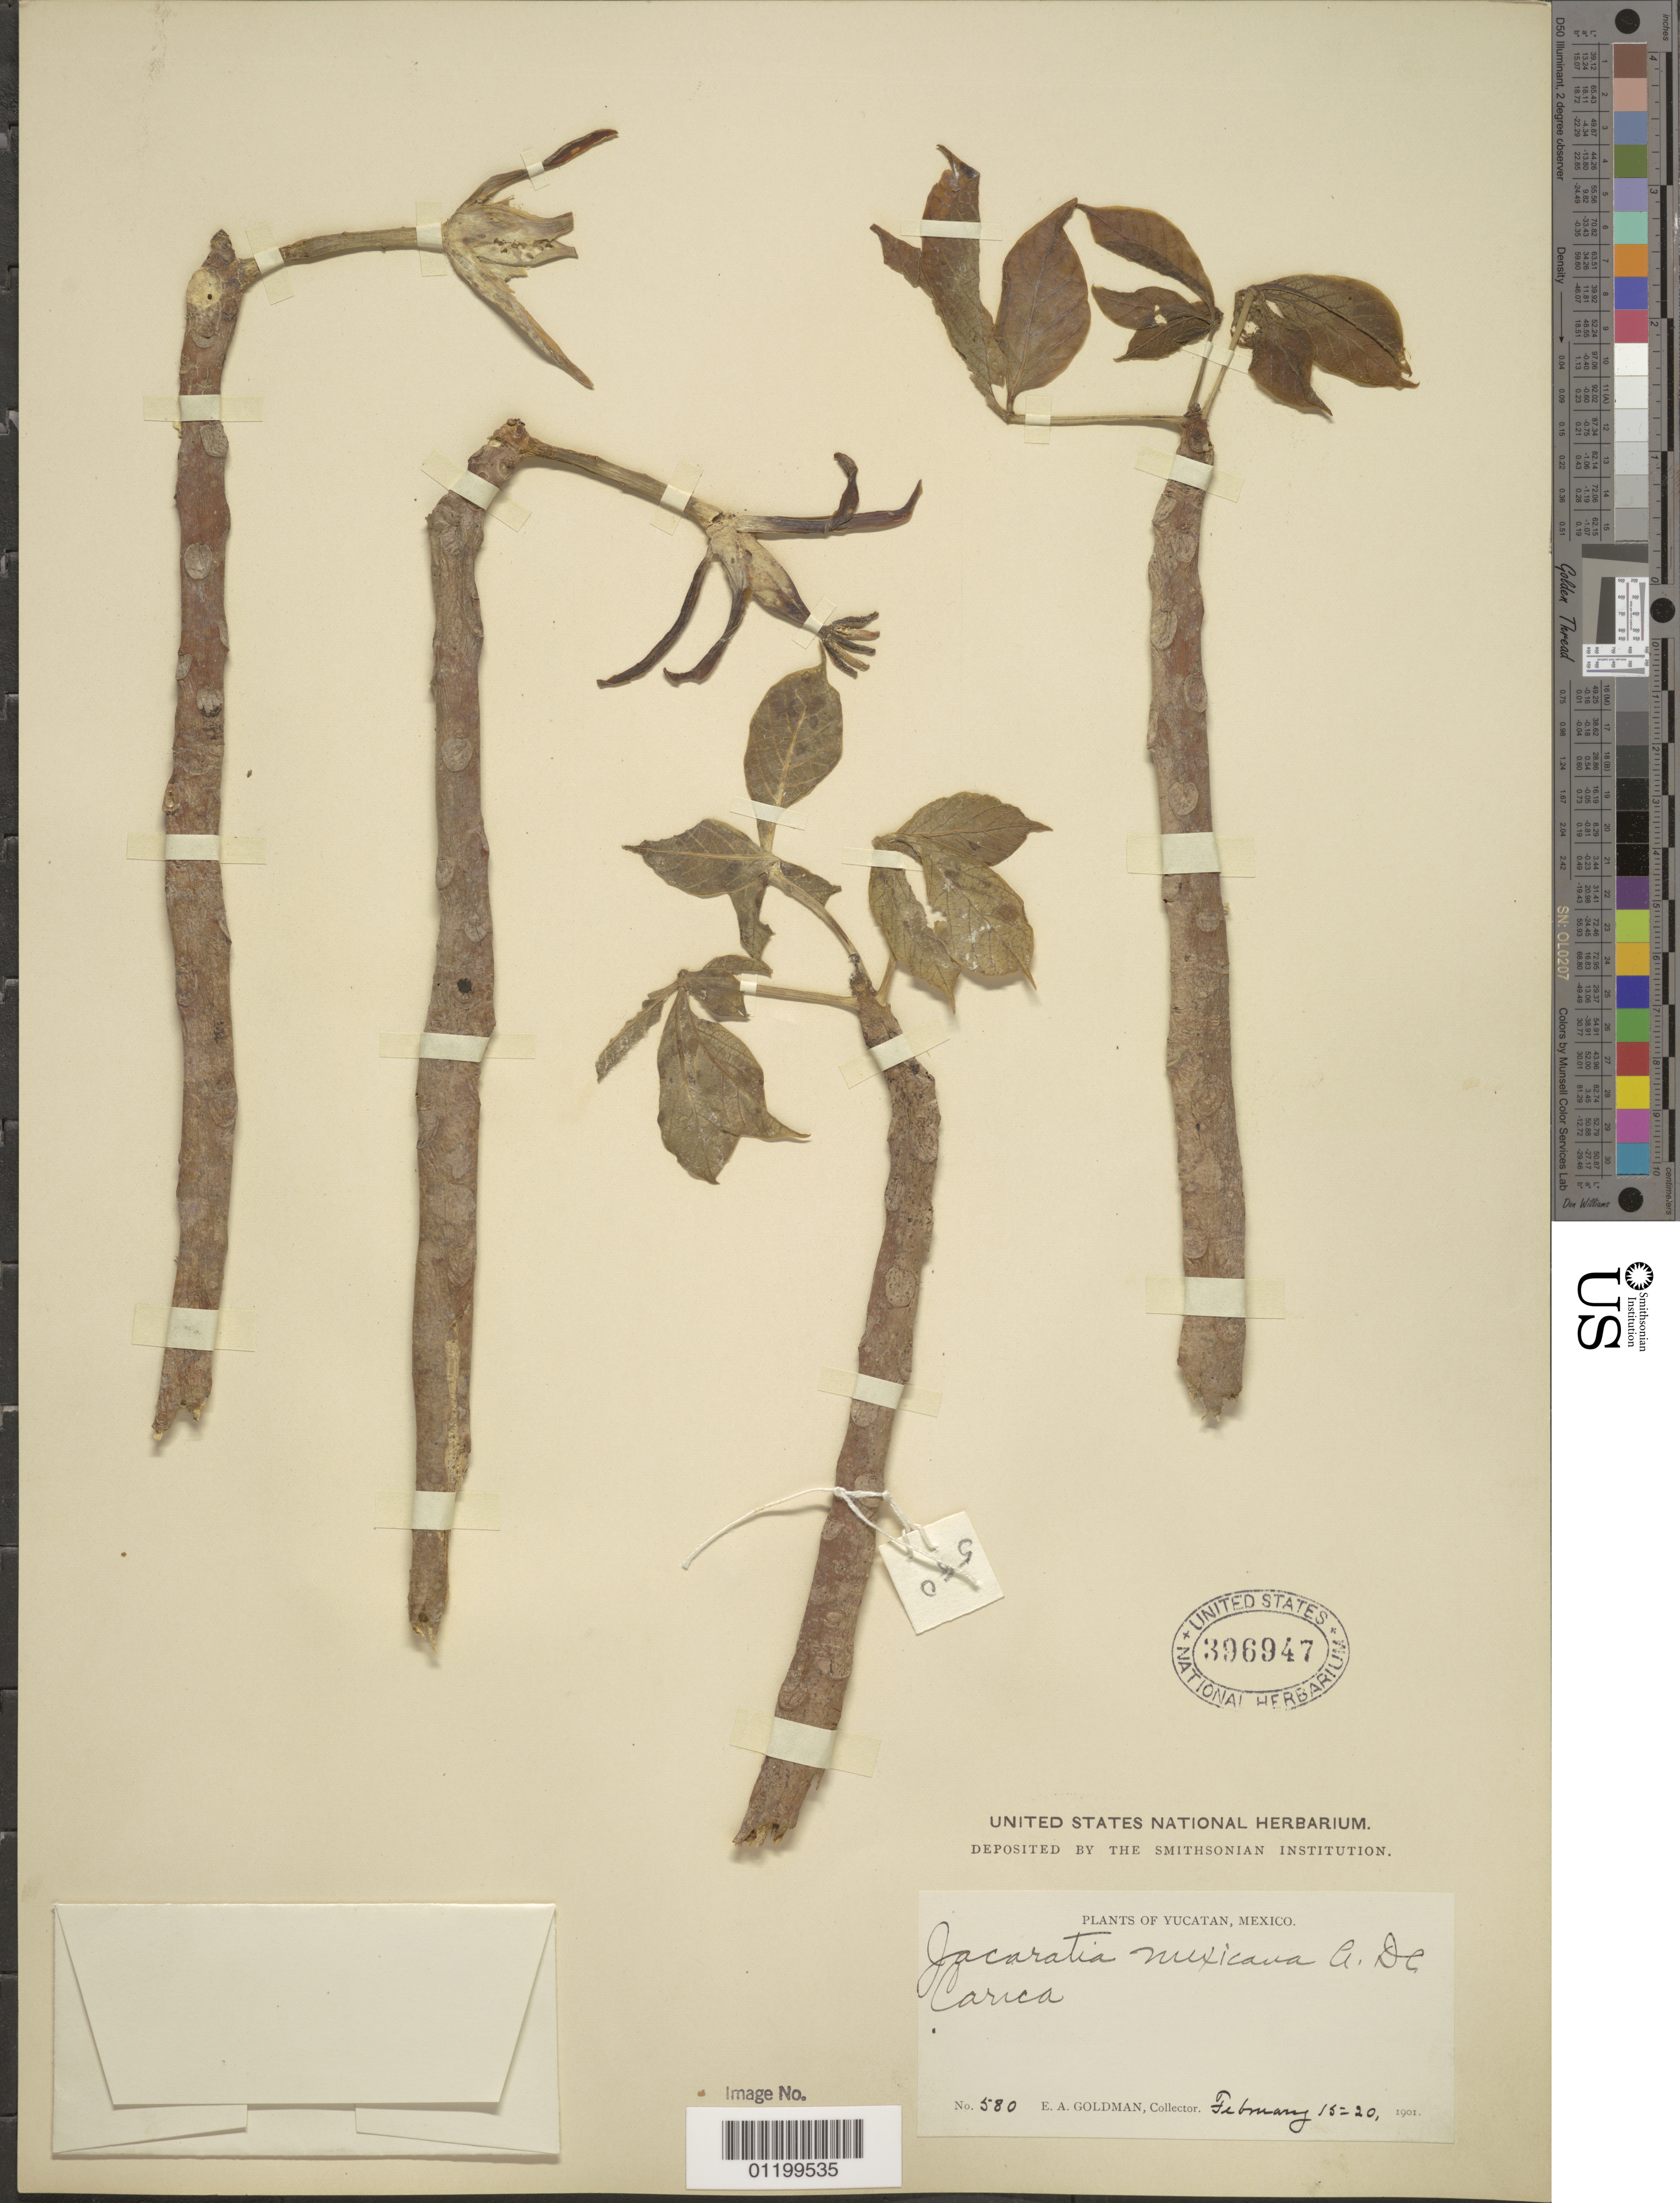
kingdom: Plantae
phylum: Tracheophyta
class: Magnoliopsida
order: Brassicales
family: Caricaceae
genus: Jacaratia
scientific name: Jacaratia mexicana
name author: A. DC.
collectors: E. A. Goldman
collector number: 580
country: Mexico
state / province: Yucatán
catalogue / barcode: US 396947